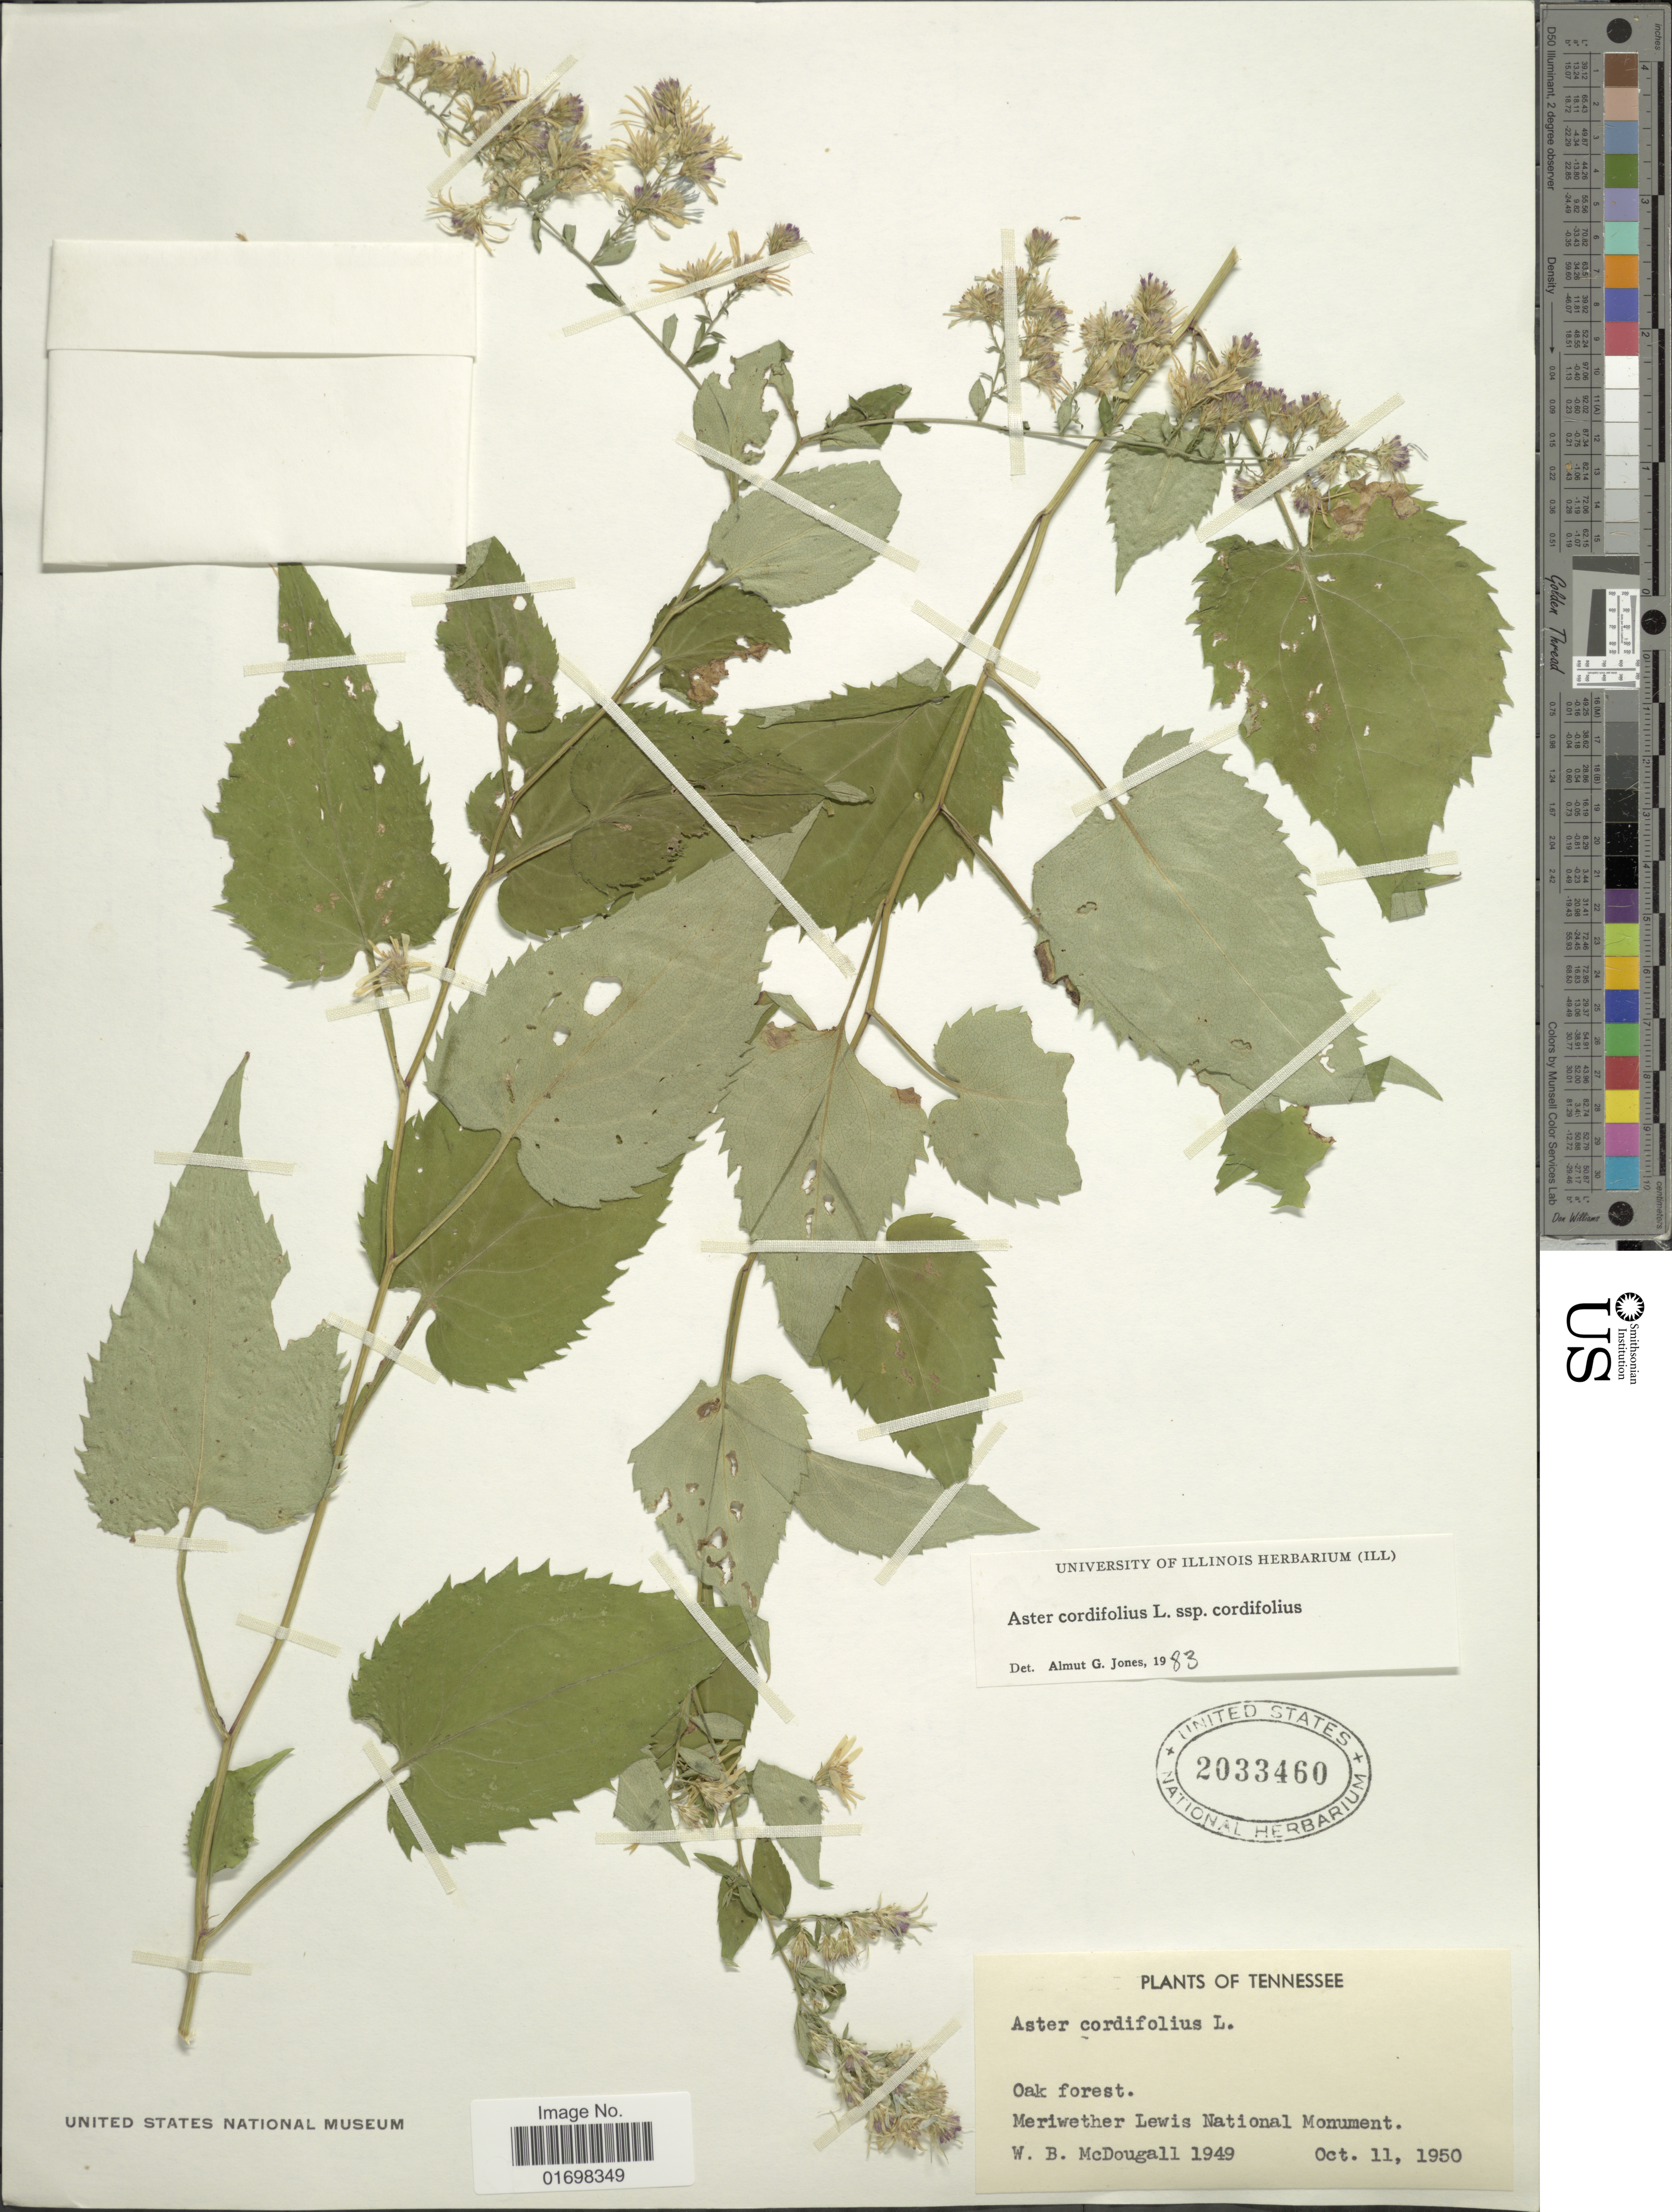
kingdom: Plantae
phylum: Tracheophyta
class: Magnoliopsida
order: Asterales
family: Asteraceae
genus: Symphyotrichum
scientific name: Symphyotrichum cordifolium var. cordifolium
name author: (L.) G.L. Nesom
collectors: W. B. McDougall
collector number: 1949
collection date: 1950-10-11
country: United States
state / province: Tennessee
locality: Tennessee, Meriwether Lewis National Monument, Oak Forest.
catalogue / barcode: US 2033460